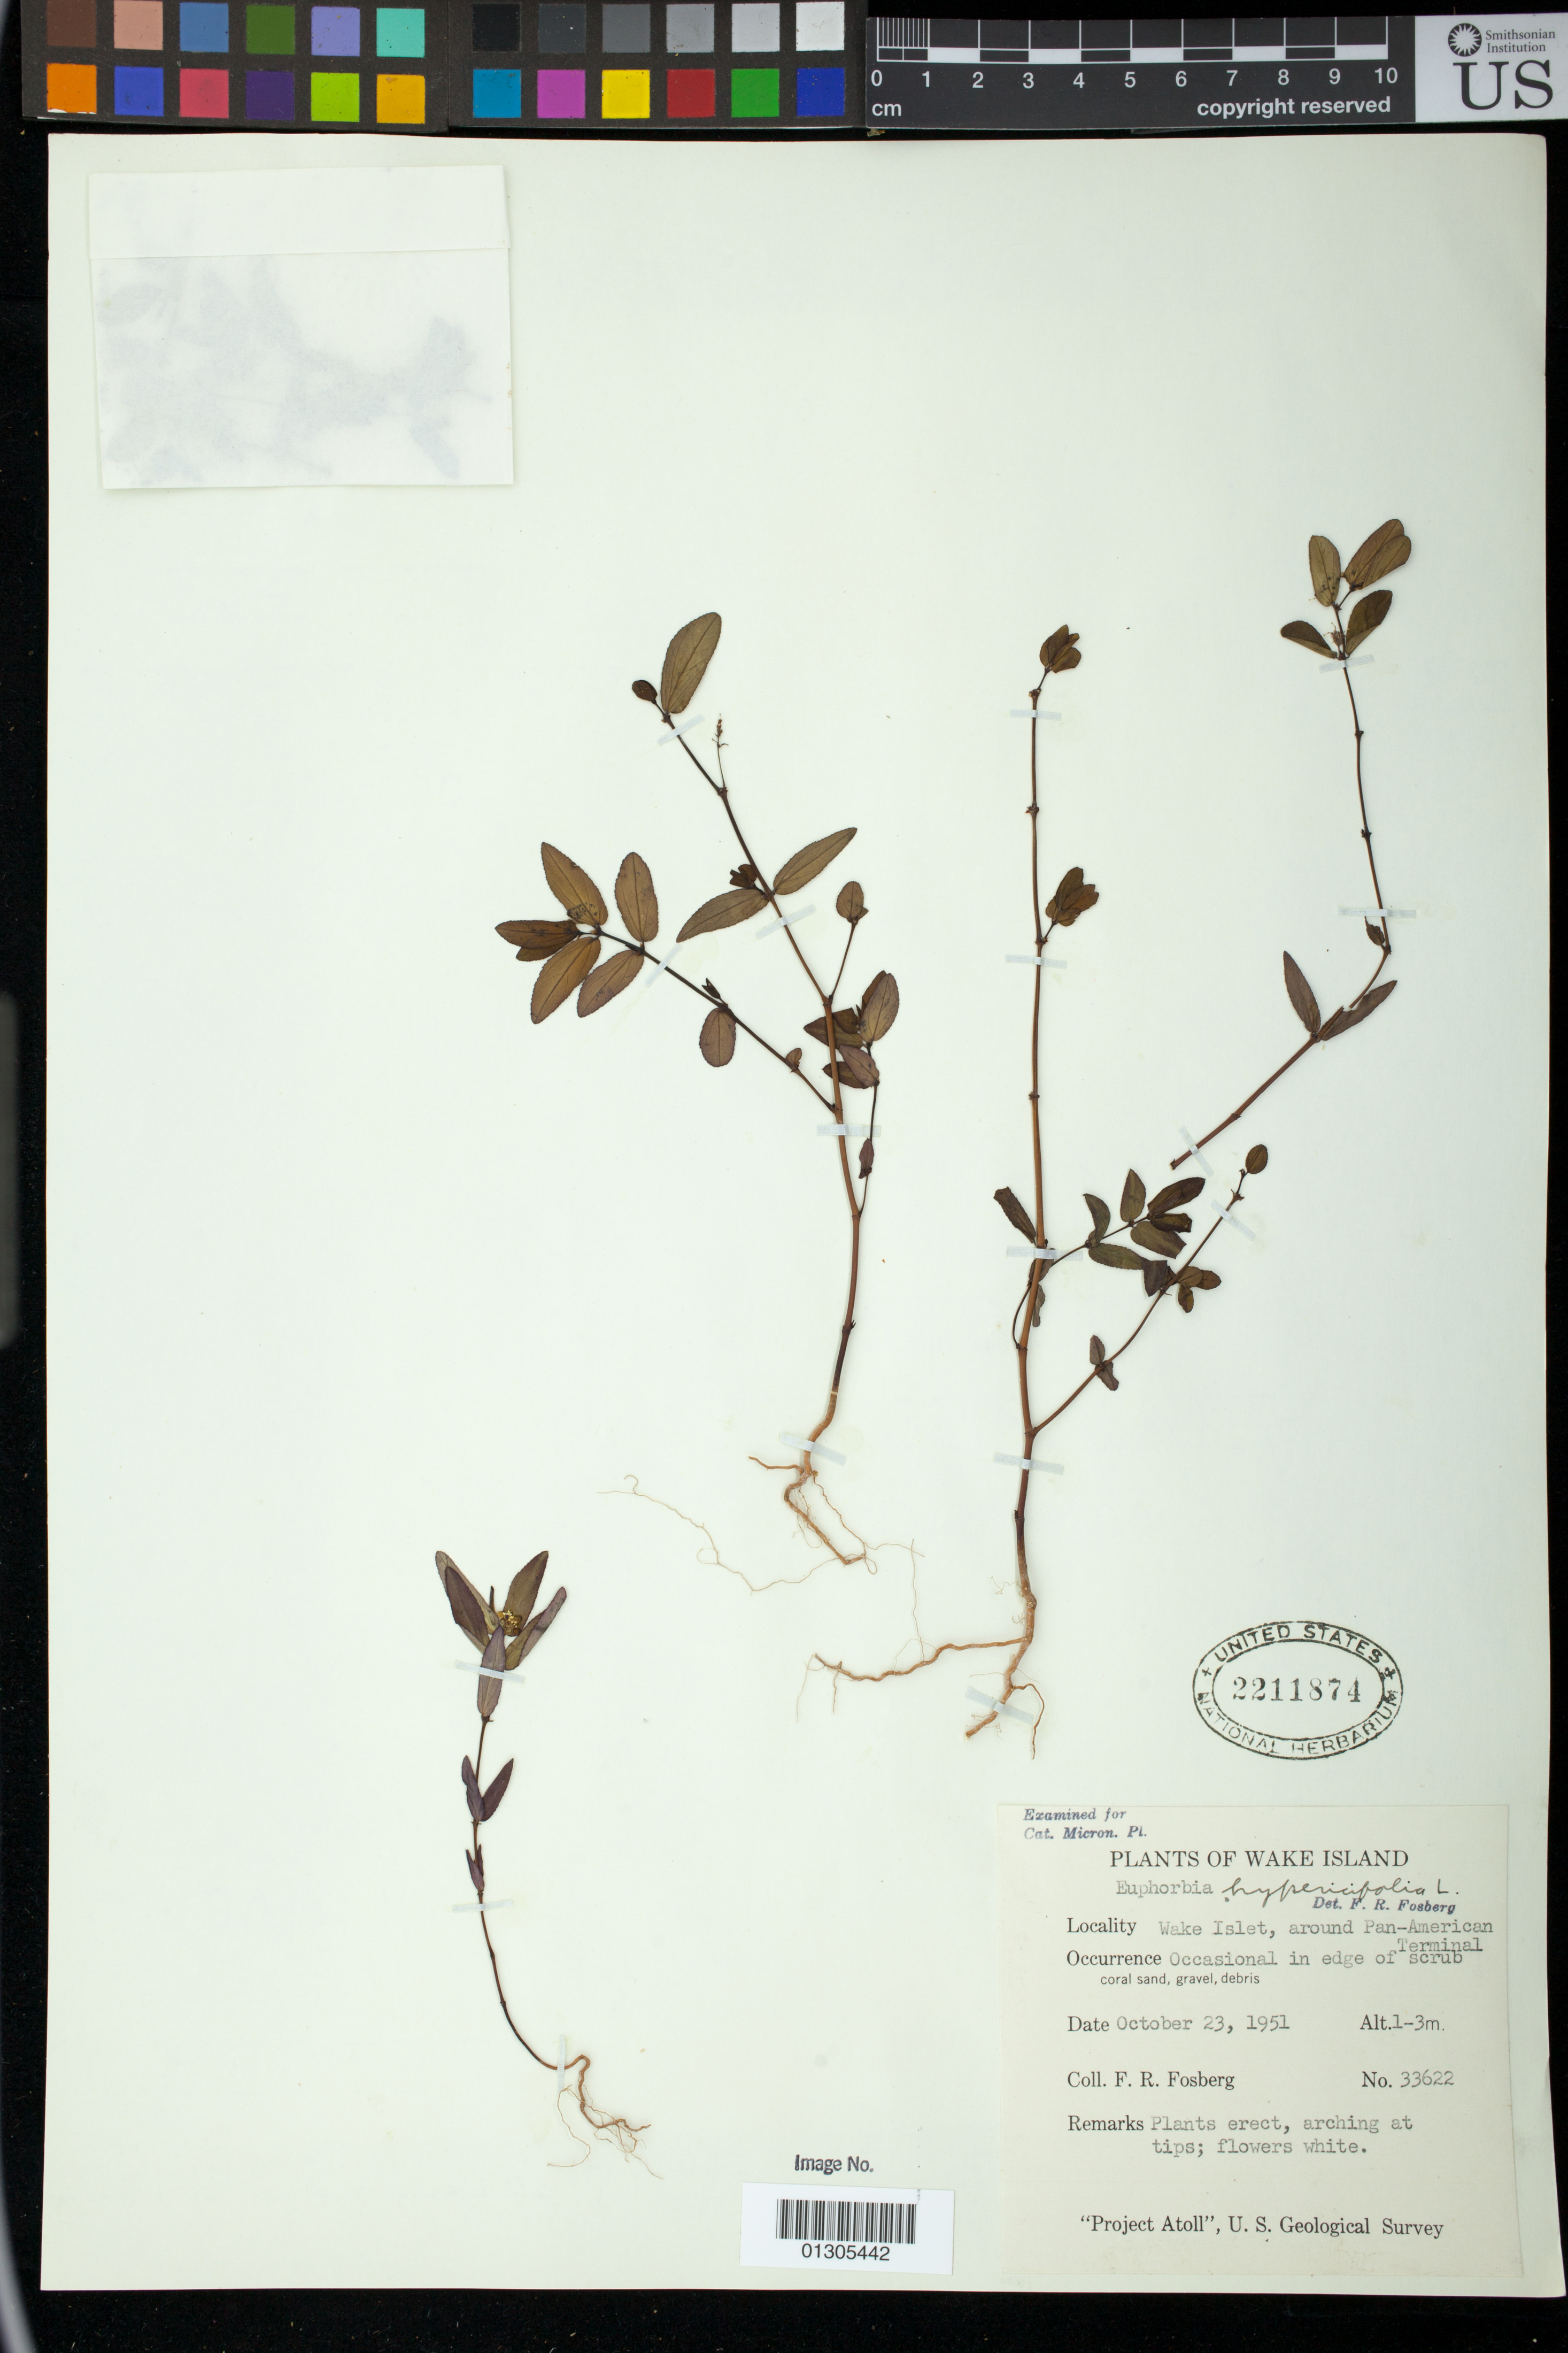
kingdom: Plantae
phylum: Tracheophyta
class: Magnoliopsida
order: Malpighiales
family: Euphorbiaceae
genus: Euphorbia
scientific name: Euphorbia hypericifolia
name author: L.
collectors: F. R. Fosberg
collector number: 33622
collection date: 1951-10-23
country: Seychelles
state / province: Wake Island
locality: Wake Islet, around Pan-American Terminal; Occasional in edge of scrub; coral sand, gravel, debris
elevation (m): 1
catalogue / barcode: US 2211874